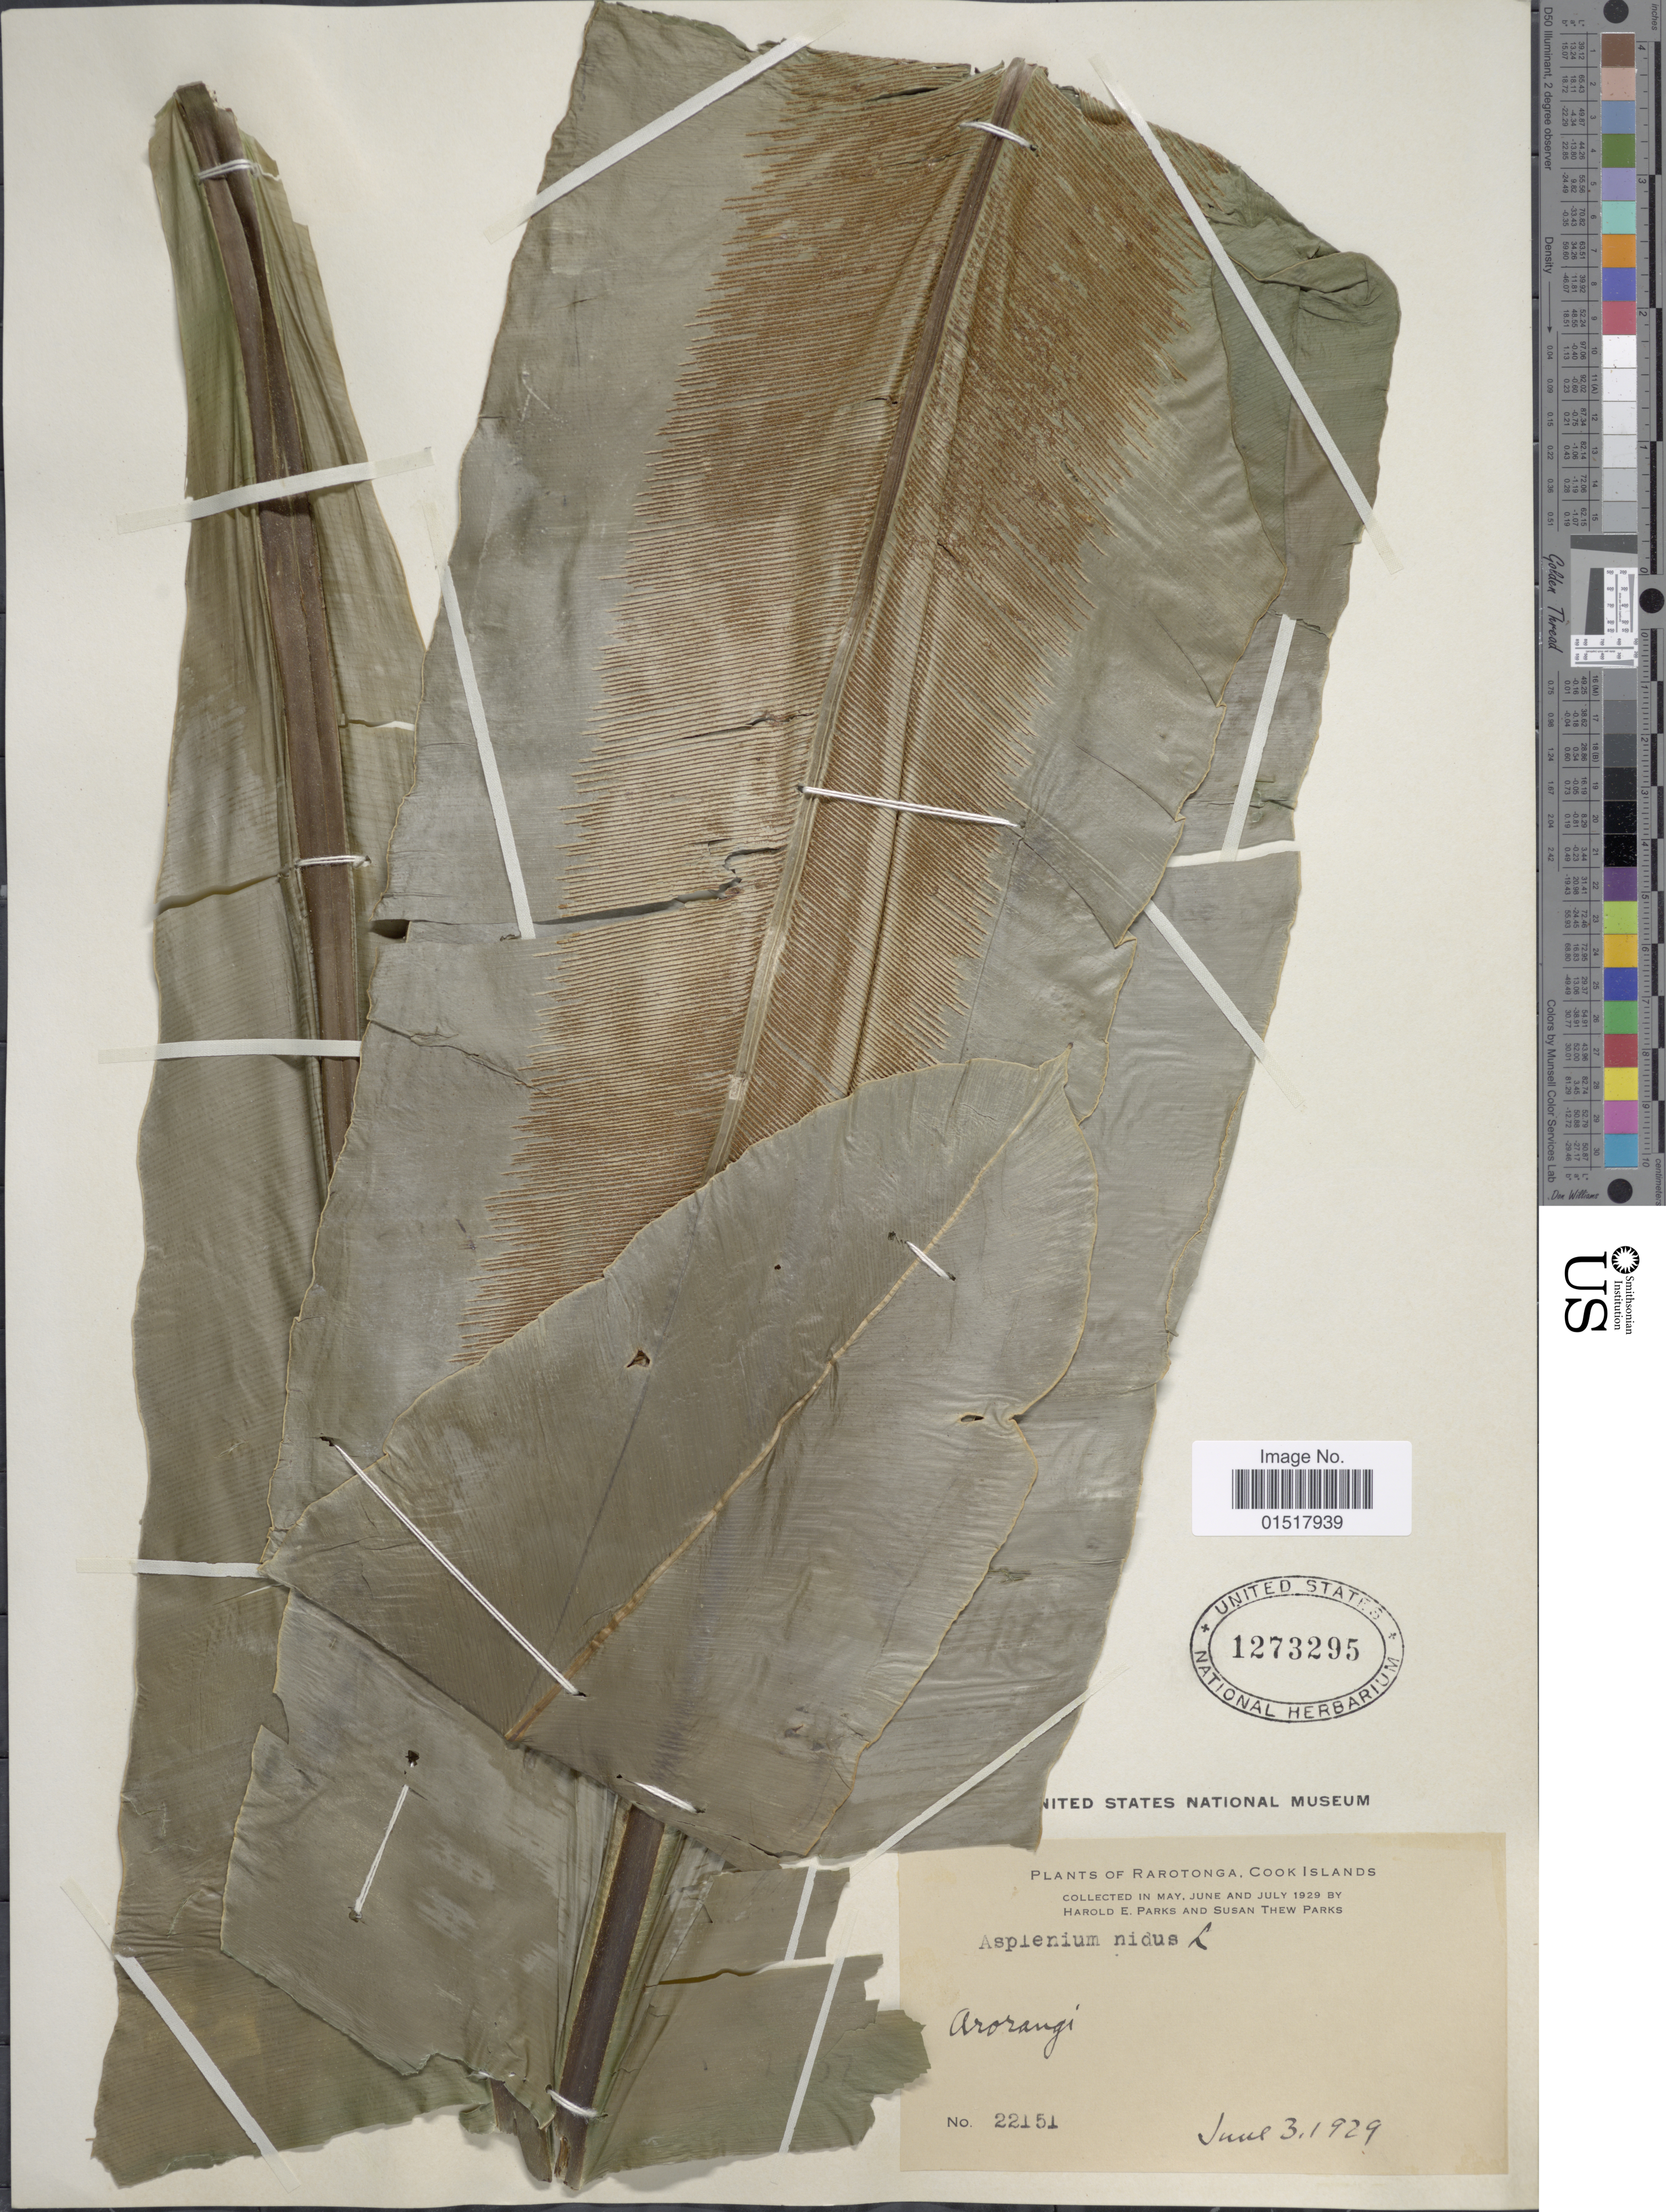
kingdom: Plantae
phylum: Tracheophyta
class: Polypodiopsida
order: Polypodiales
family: Aspleniaceae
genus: Asplenium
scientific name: Asplenium australasicum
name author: (Sm.) Hook.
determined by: Florence, J.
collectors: H. E. Parks & S. Parks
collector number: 22151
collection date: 1929-06-03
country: Cook Islands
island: Rarotonga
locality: Rarotonga. Arorangi.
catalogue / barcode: US 1273295